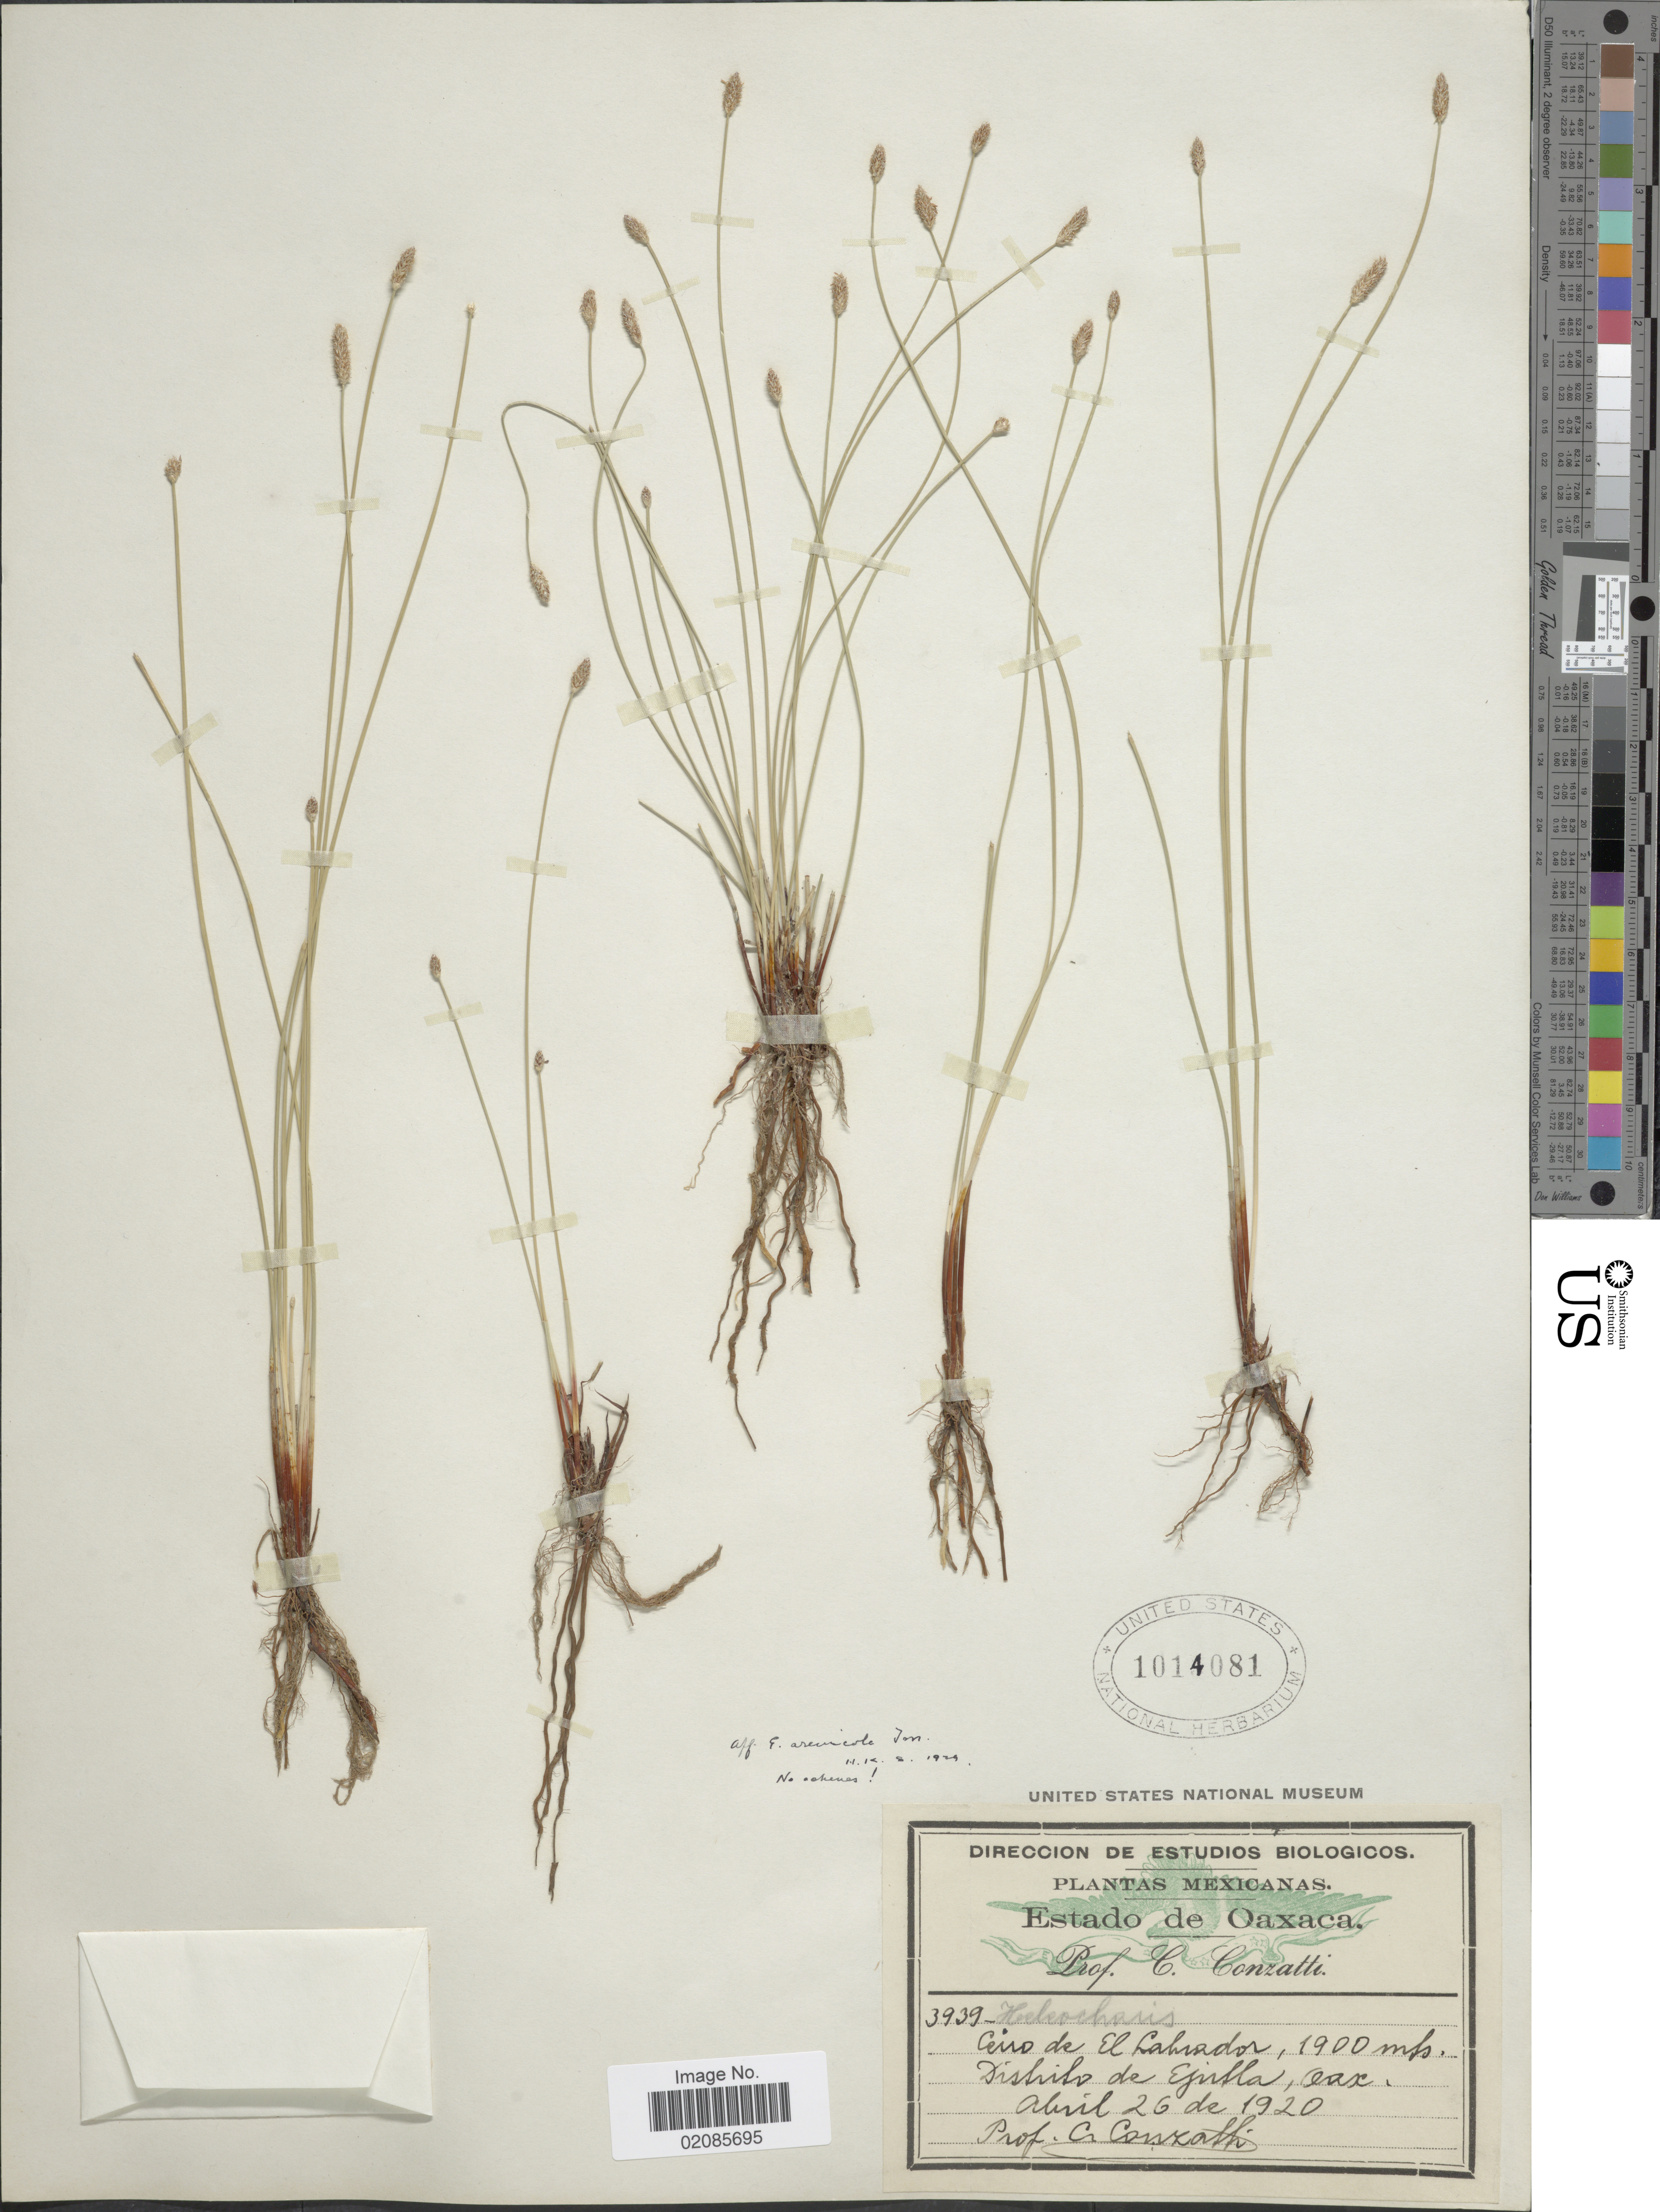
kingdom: Plantae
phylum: Tracheophyta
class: Liliopsida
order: Poales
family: Cyperaceae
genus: Eleocharis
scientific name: Eleocharis montevidensis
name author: Kunth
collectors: C. Conzatti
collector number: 3939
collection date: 1920-04-26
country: Mexico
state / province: Oaxaca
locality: Cerro de Labrador, Distrito de Ejutla.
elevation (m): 1900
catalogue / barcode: US 1014081